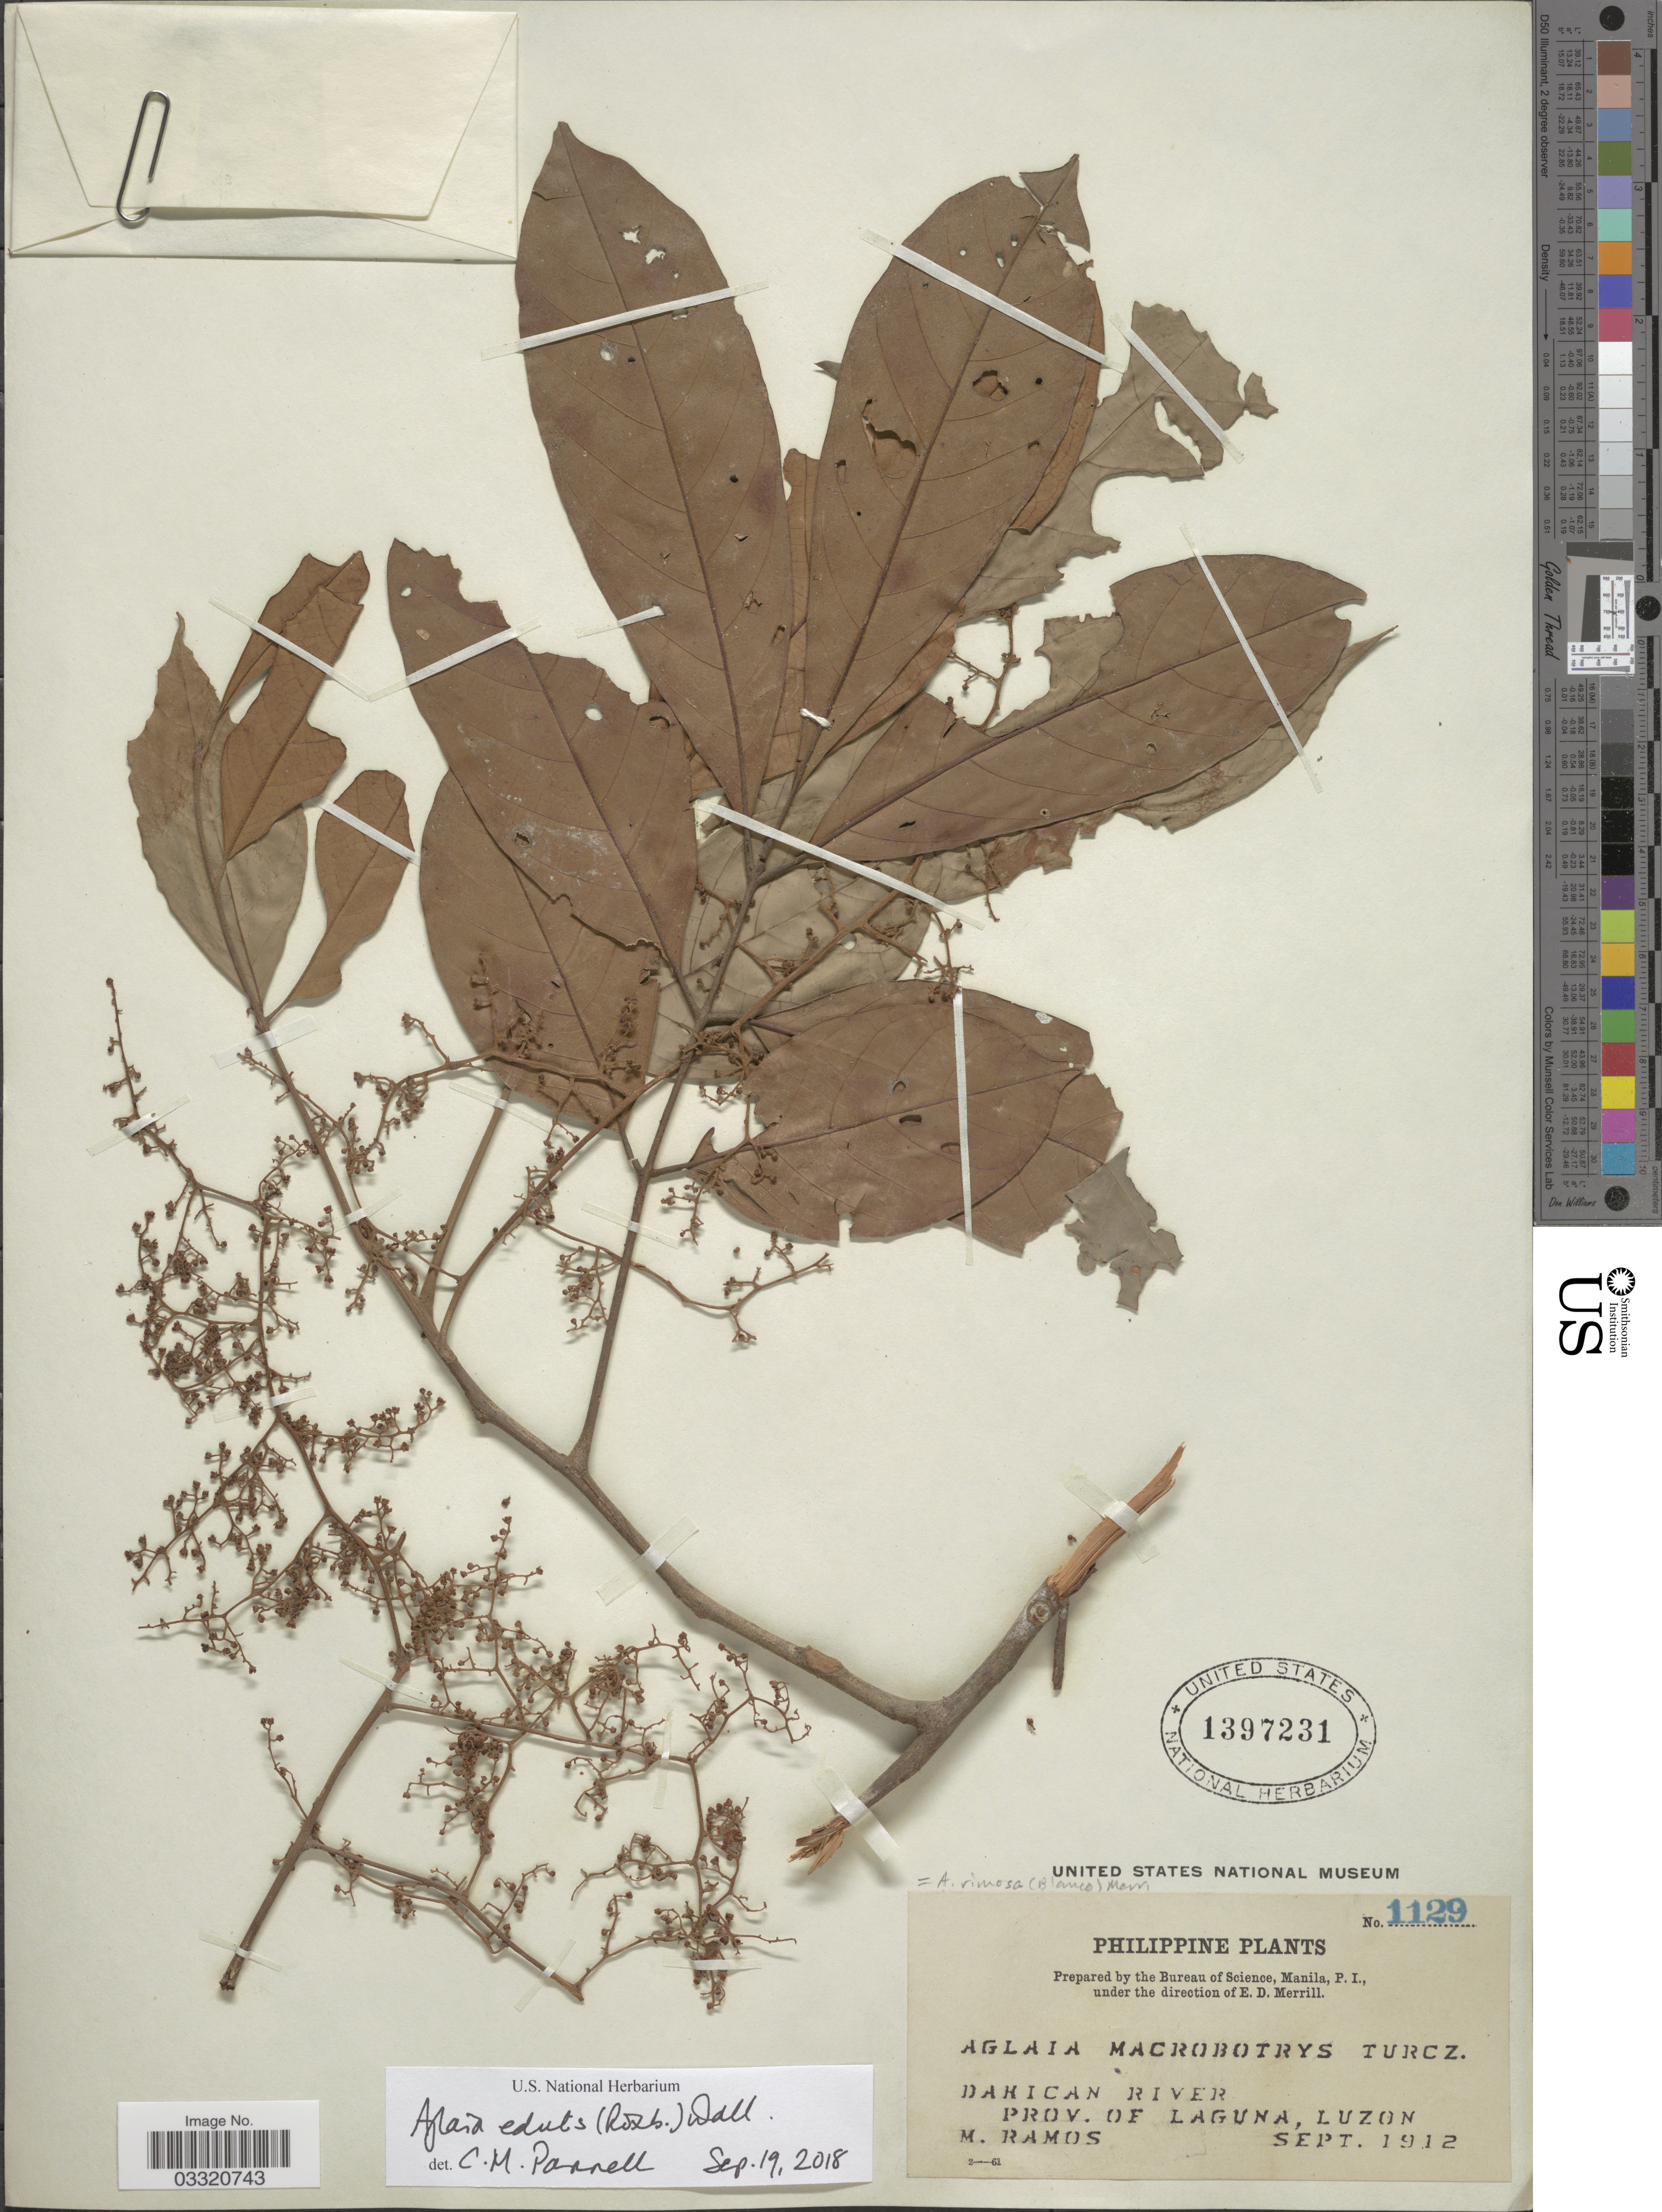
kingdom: Plantae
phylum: Tracheophyta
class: Magnoliopsida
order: Sapindales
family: Meliaceae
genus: Aglaia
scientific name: Aglaia edulis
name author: (Roxb.) Wall.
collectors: M. Ramos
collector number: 1129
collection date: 1912-09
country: Philippines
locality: Dahican River. Prov. of Laguna, Luzon.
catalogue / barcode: US 1397231